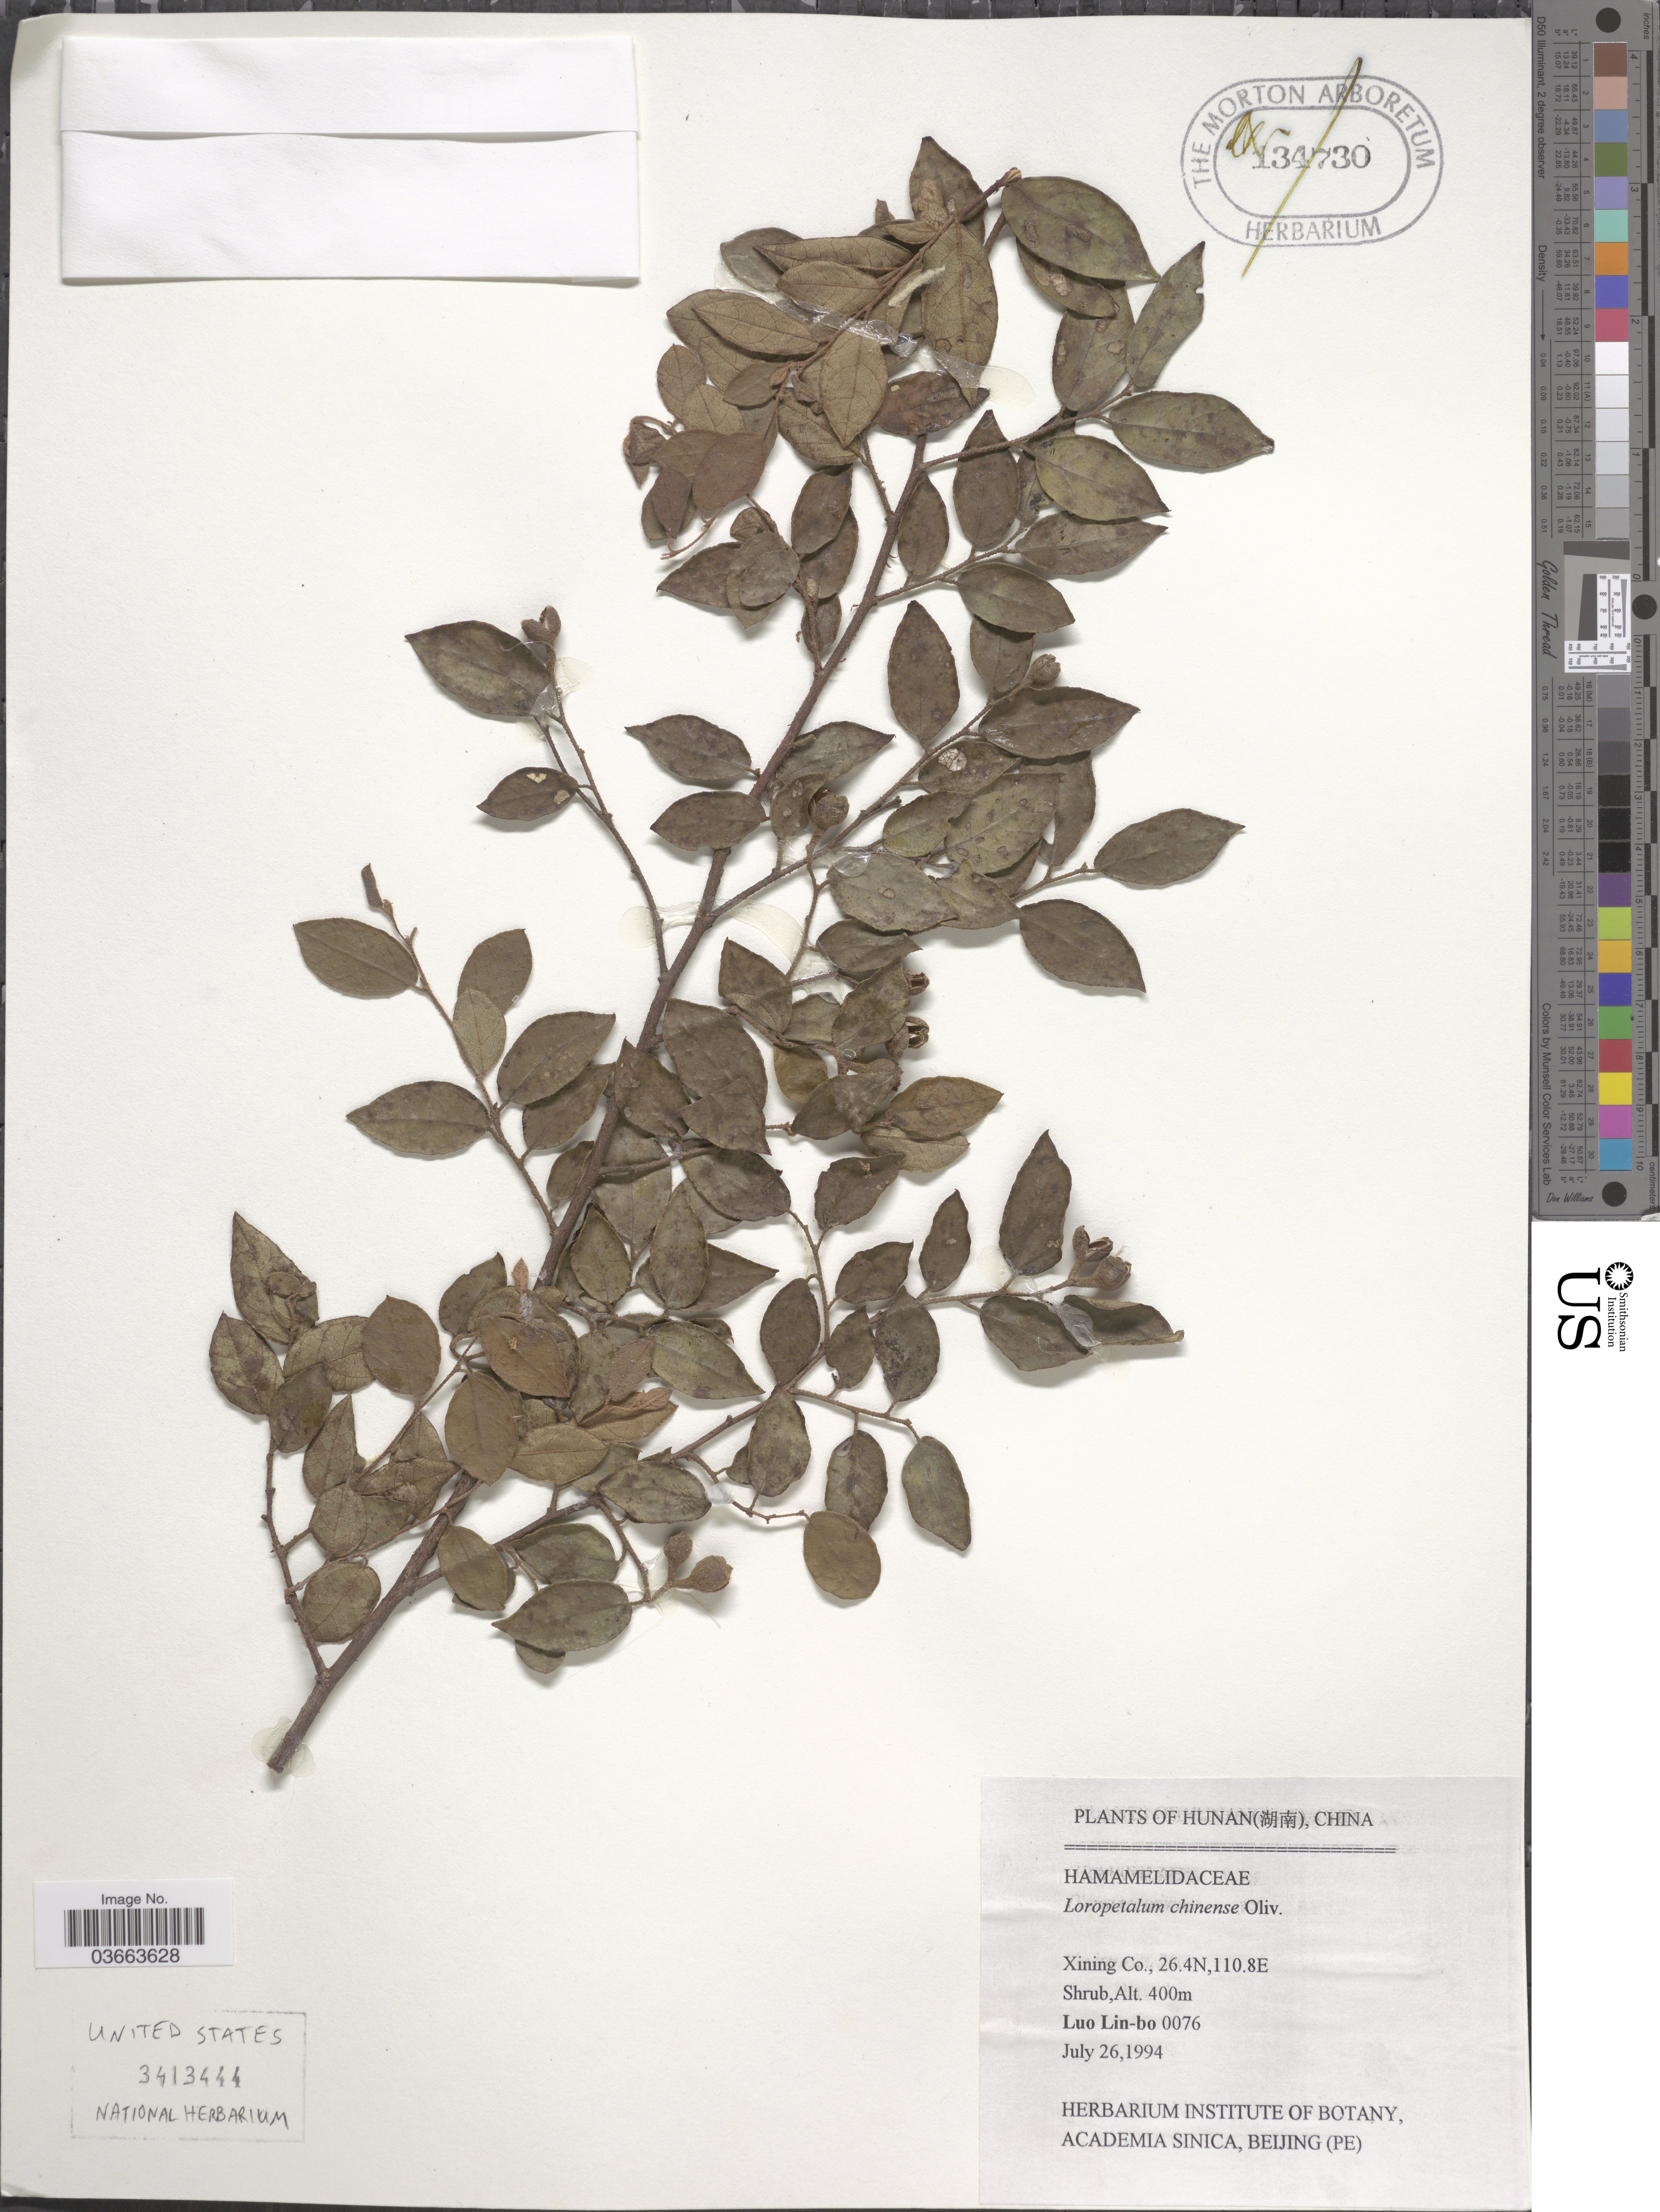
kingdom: Plantae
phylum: Tracheophyta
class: Magnoliopsida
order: Saxifragales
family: Hamamelidaceae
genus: Loropetalum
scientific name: Loropetalum chinense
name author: (R. Br.) Oliv.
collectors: L. Lin-bo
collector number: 0076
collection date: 1994-07-26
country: China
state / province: Hunan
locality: Xining Co.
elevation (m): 400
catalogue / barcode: US 3413444